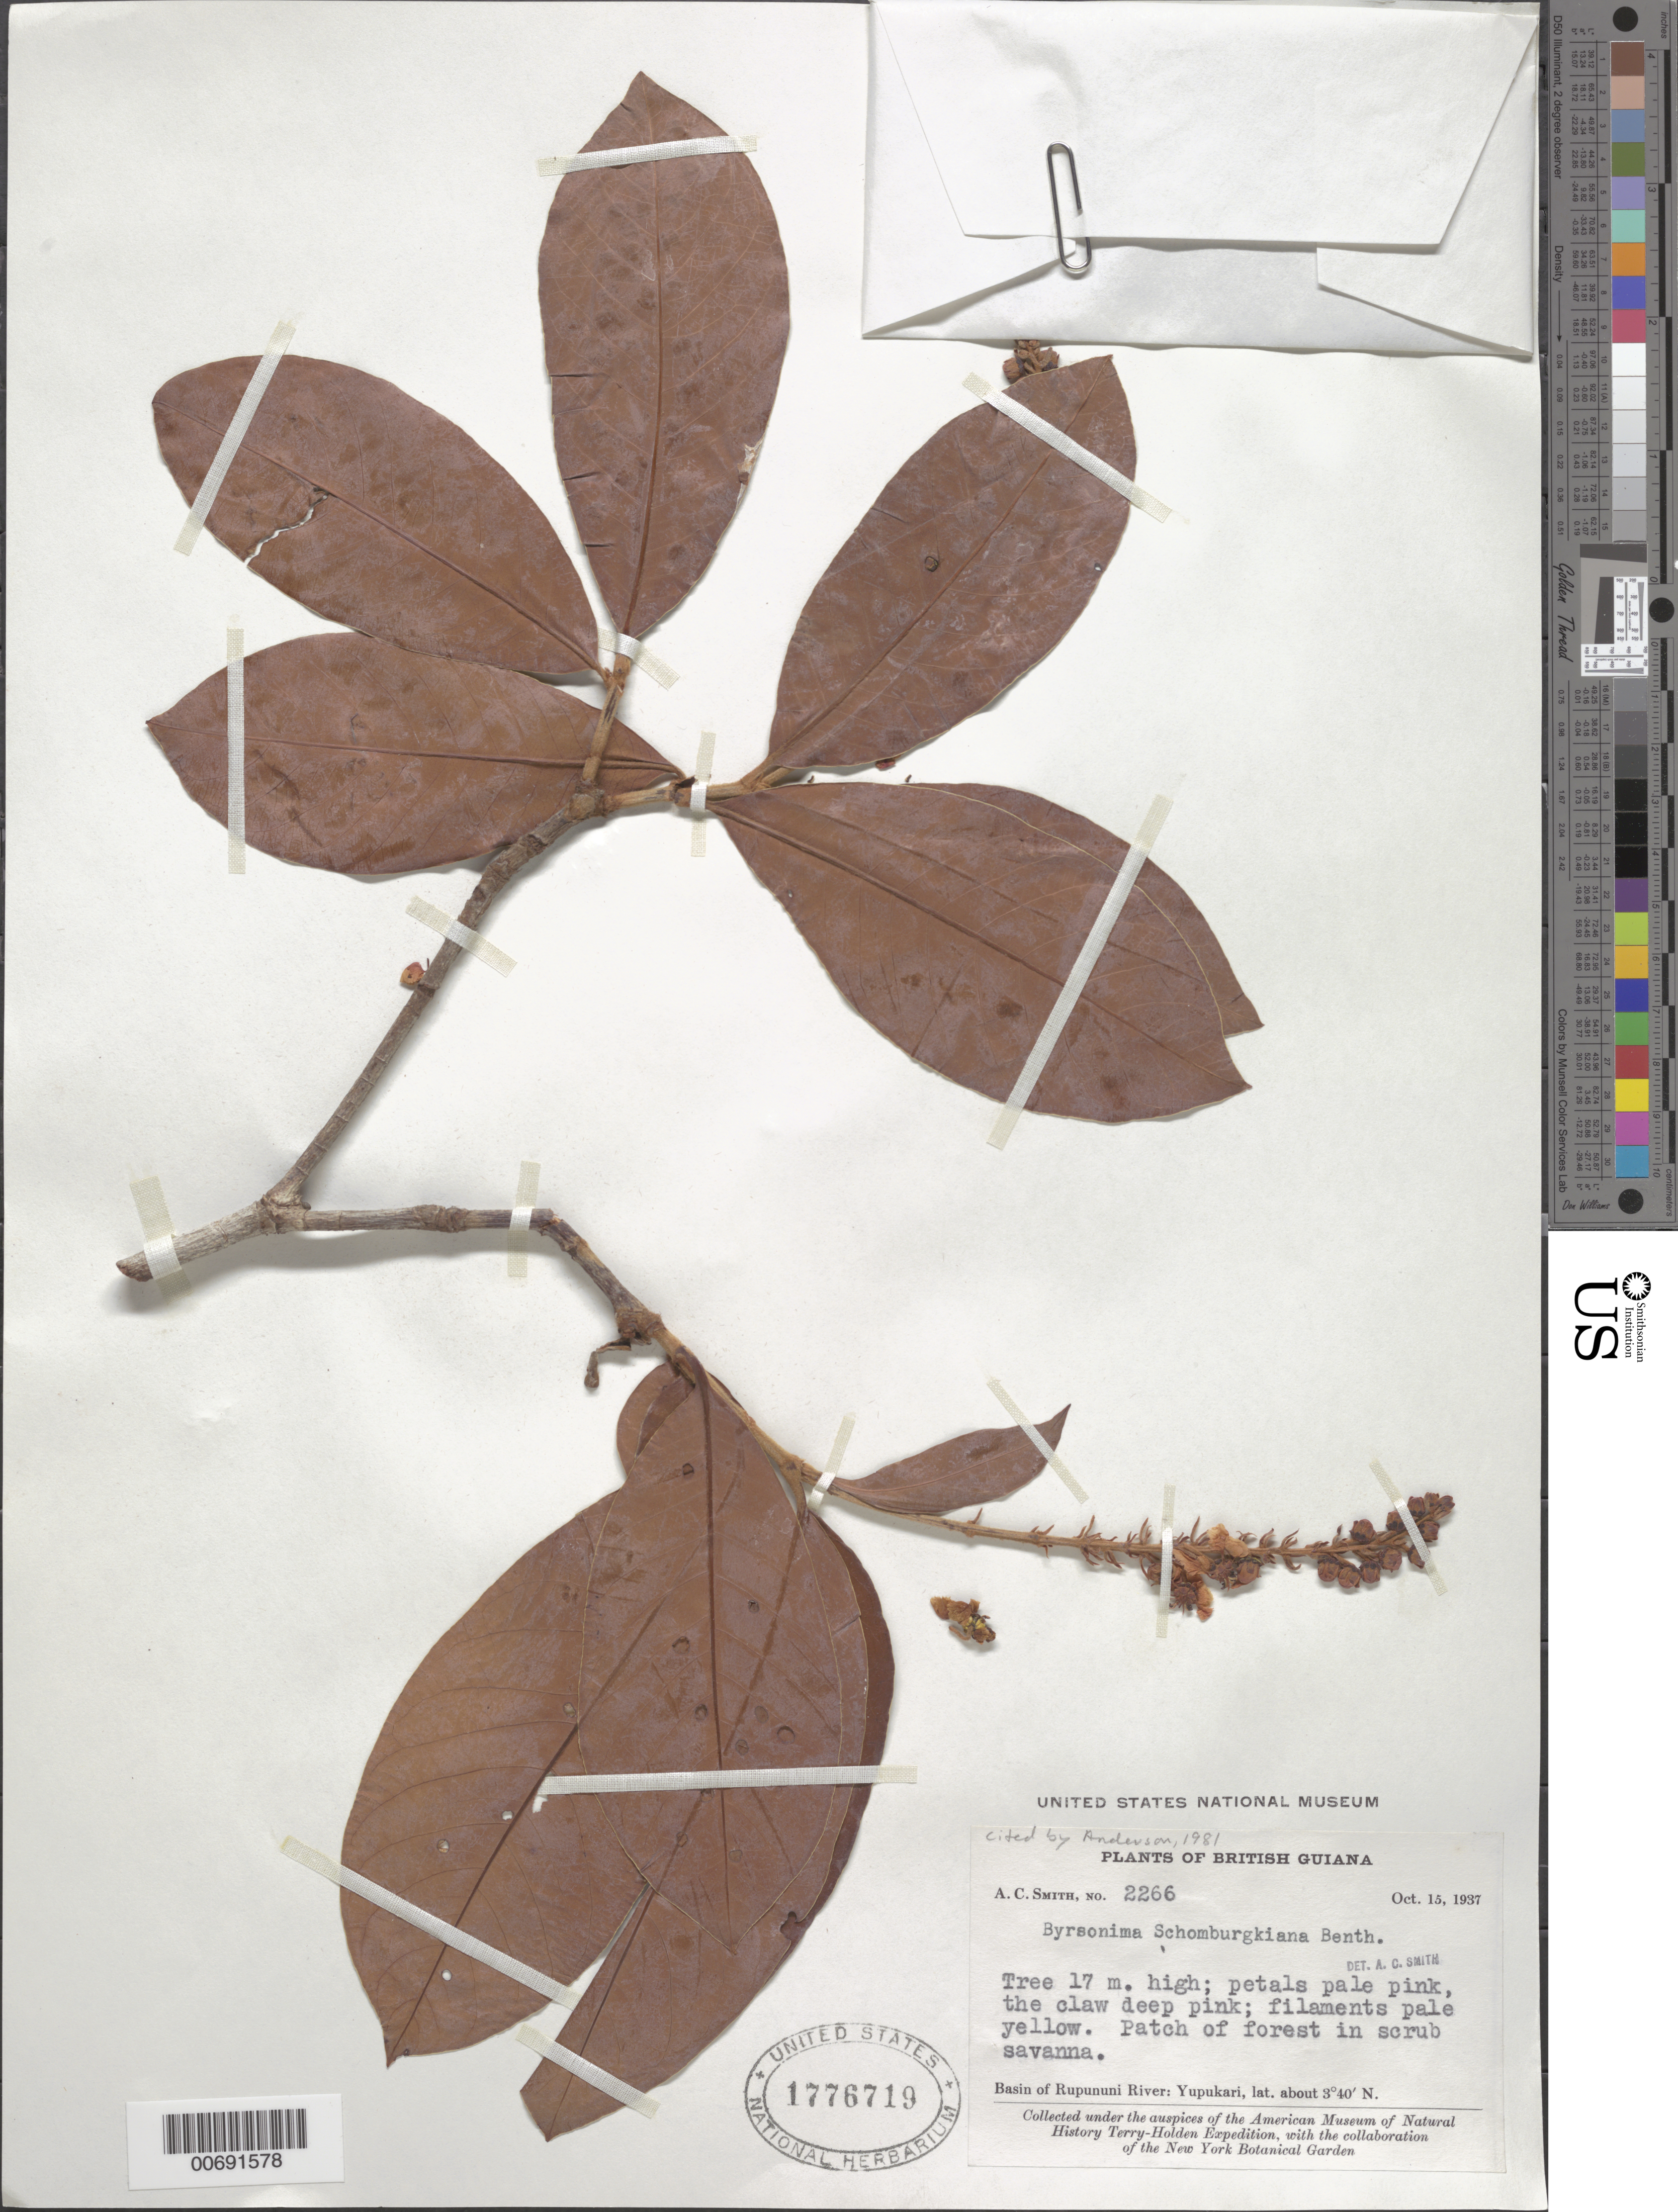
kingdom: Plantae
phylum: Tracheophyta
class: Magnoliopsida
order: Malpighiales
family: Malpighiaceae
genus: Byrsonima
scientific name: Byrsonima schomburgkiana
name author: Benth.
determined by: Anderson, W. R., (MICH), University of Michigan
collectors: A. C. Smith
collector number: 2266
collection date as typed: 15-Oct-37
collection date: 1937-10-15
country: Guyana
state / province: U. Takutu-U. Essequibo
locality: Yupukari, Rupununi River basin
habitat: Forest in scrub savanna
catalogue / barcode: US 1776719